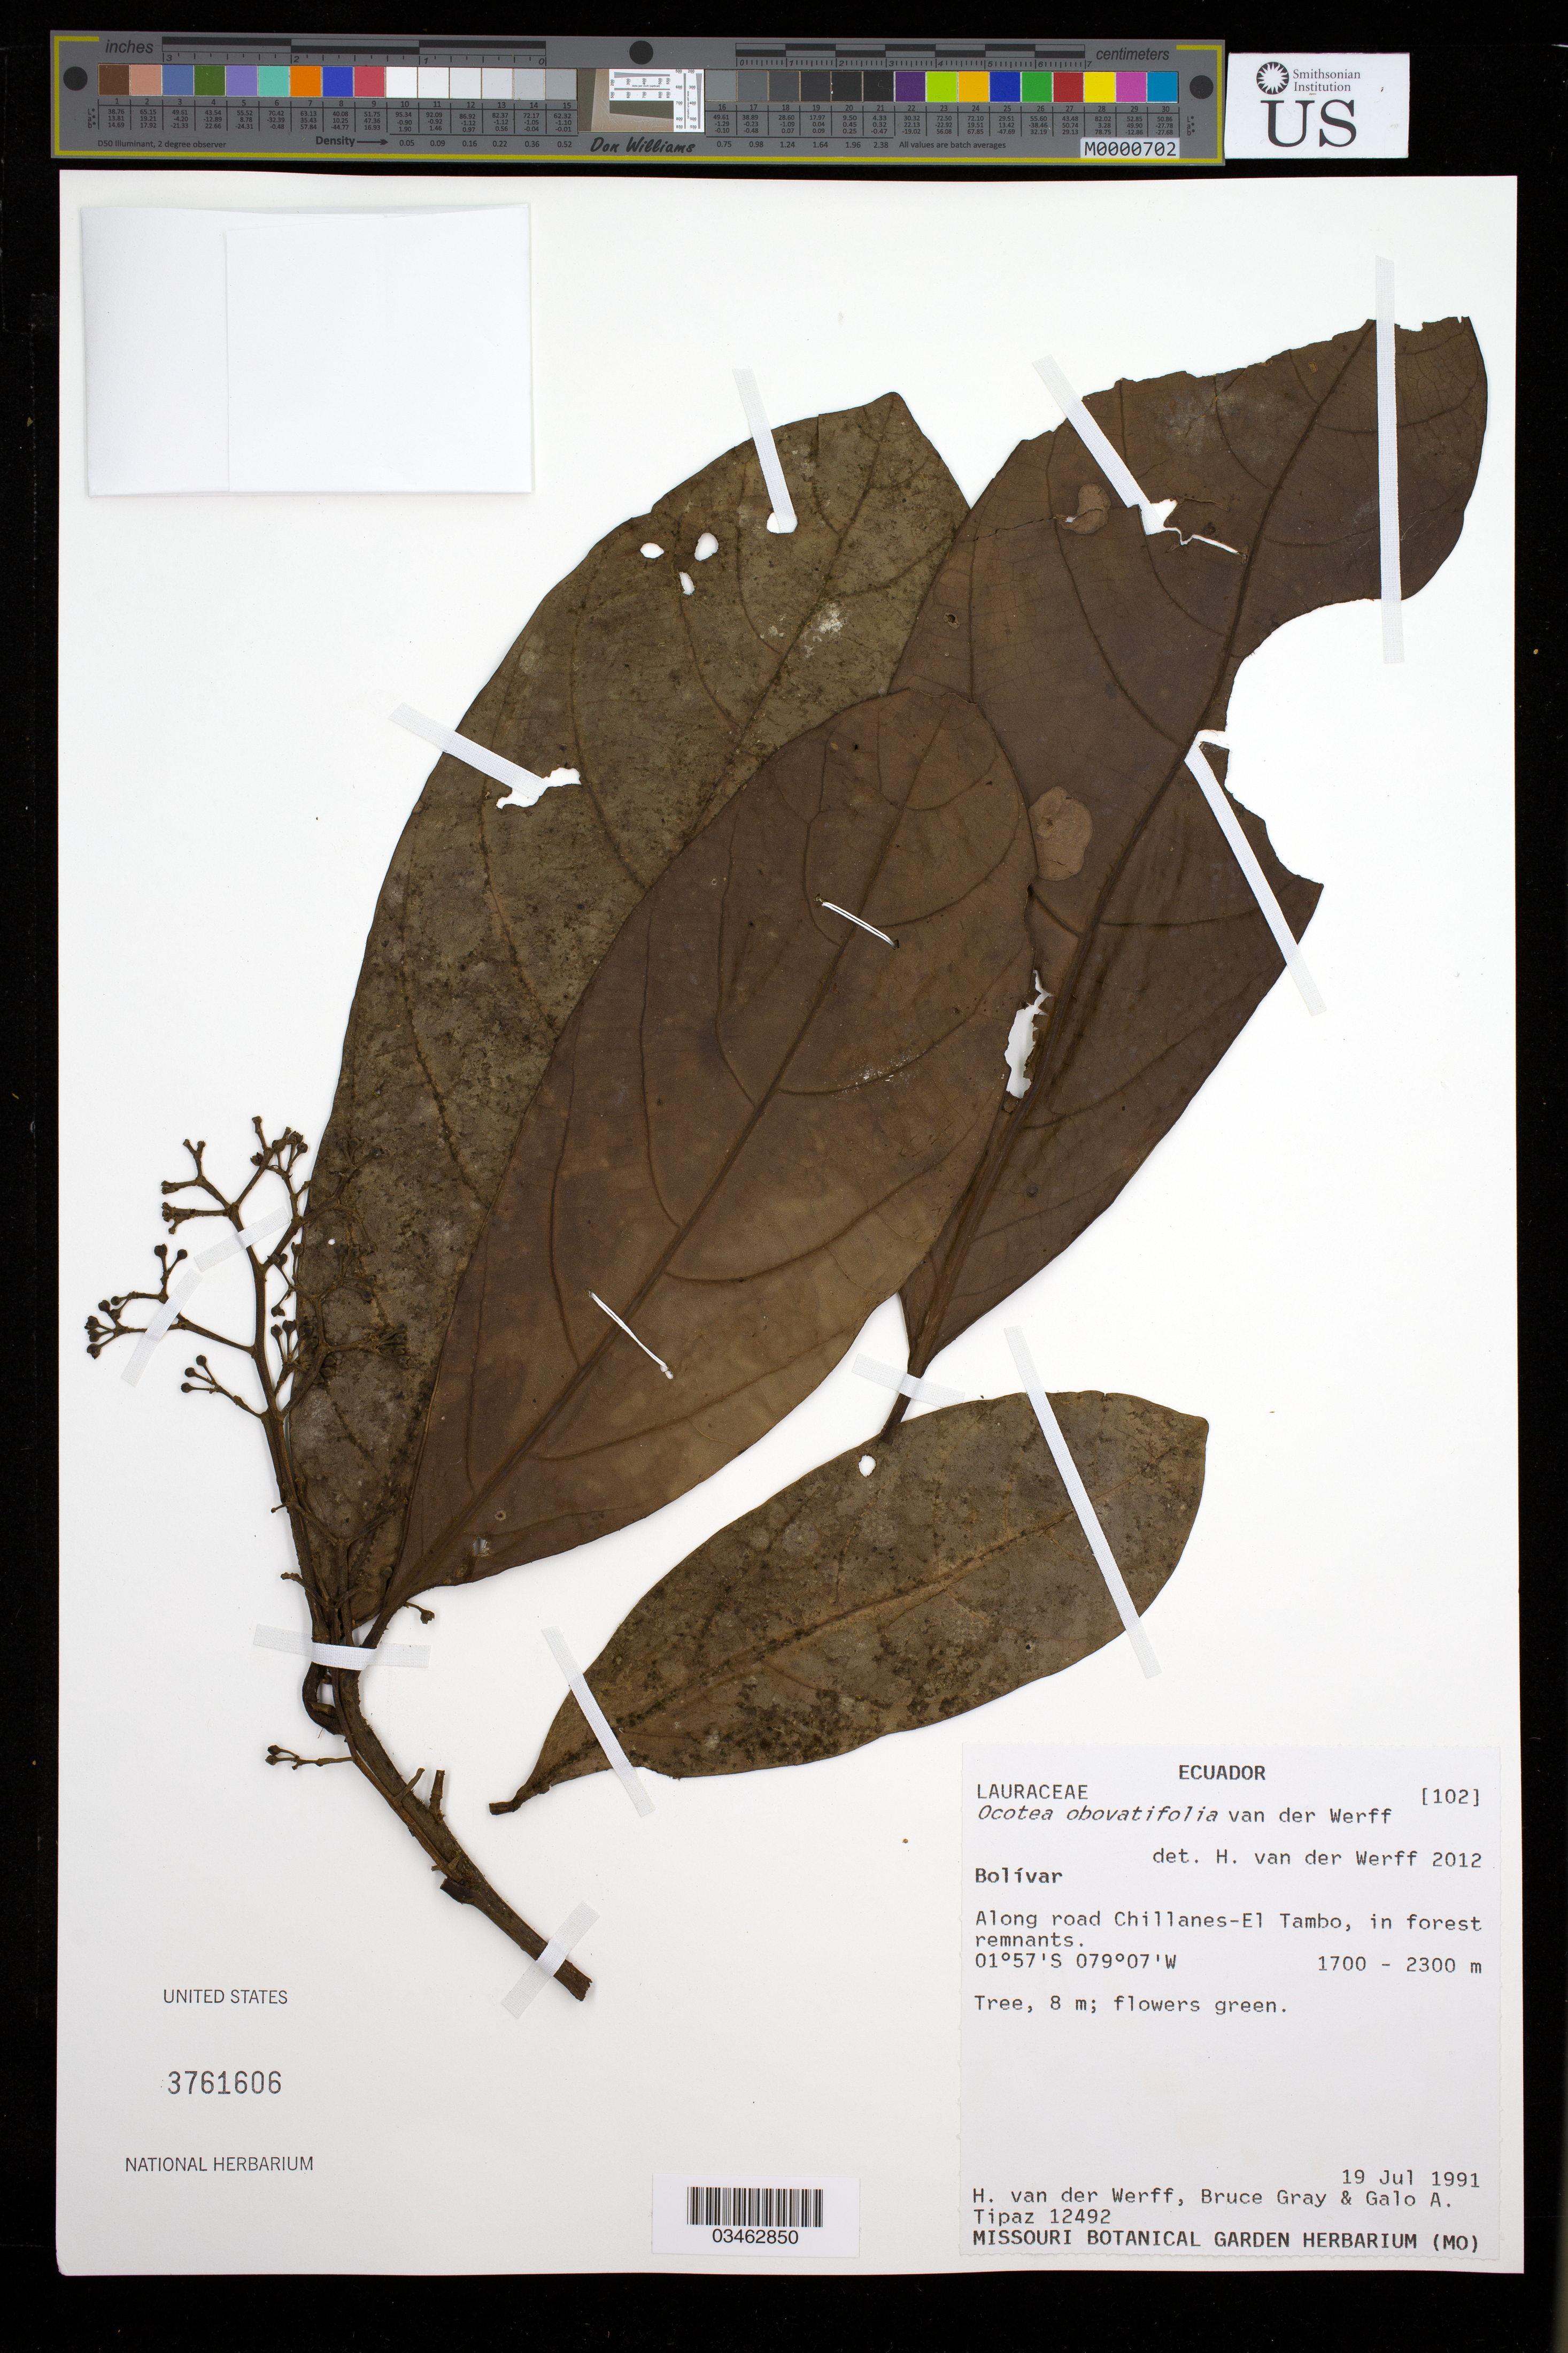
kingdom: Plantae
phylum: Tracheophyta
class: Magnoliopsida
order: Laurales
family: Lauraceae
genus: Ocotea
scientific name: Ocotea obovatifolia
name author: van der Werff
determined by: van der Werff, H. H.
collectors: H. van der Werff, B. Gray & G. Tipaz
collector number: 12492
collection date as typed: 19 Jul 1991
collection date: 1991-07-19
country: Ecuador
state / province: Bolivar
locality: Along road Chillanes - El Tambo.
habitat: in forest remnants.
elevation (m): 1700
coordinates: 01 57 S, 079 07 W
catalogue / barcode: US 3761606